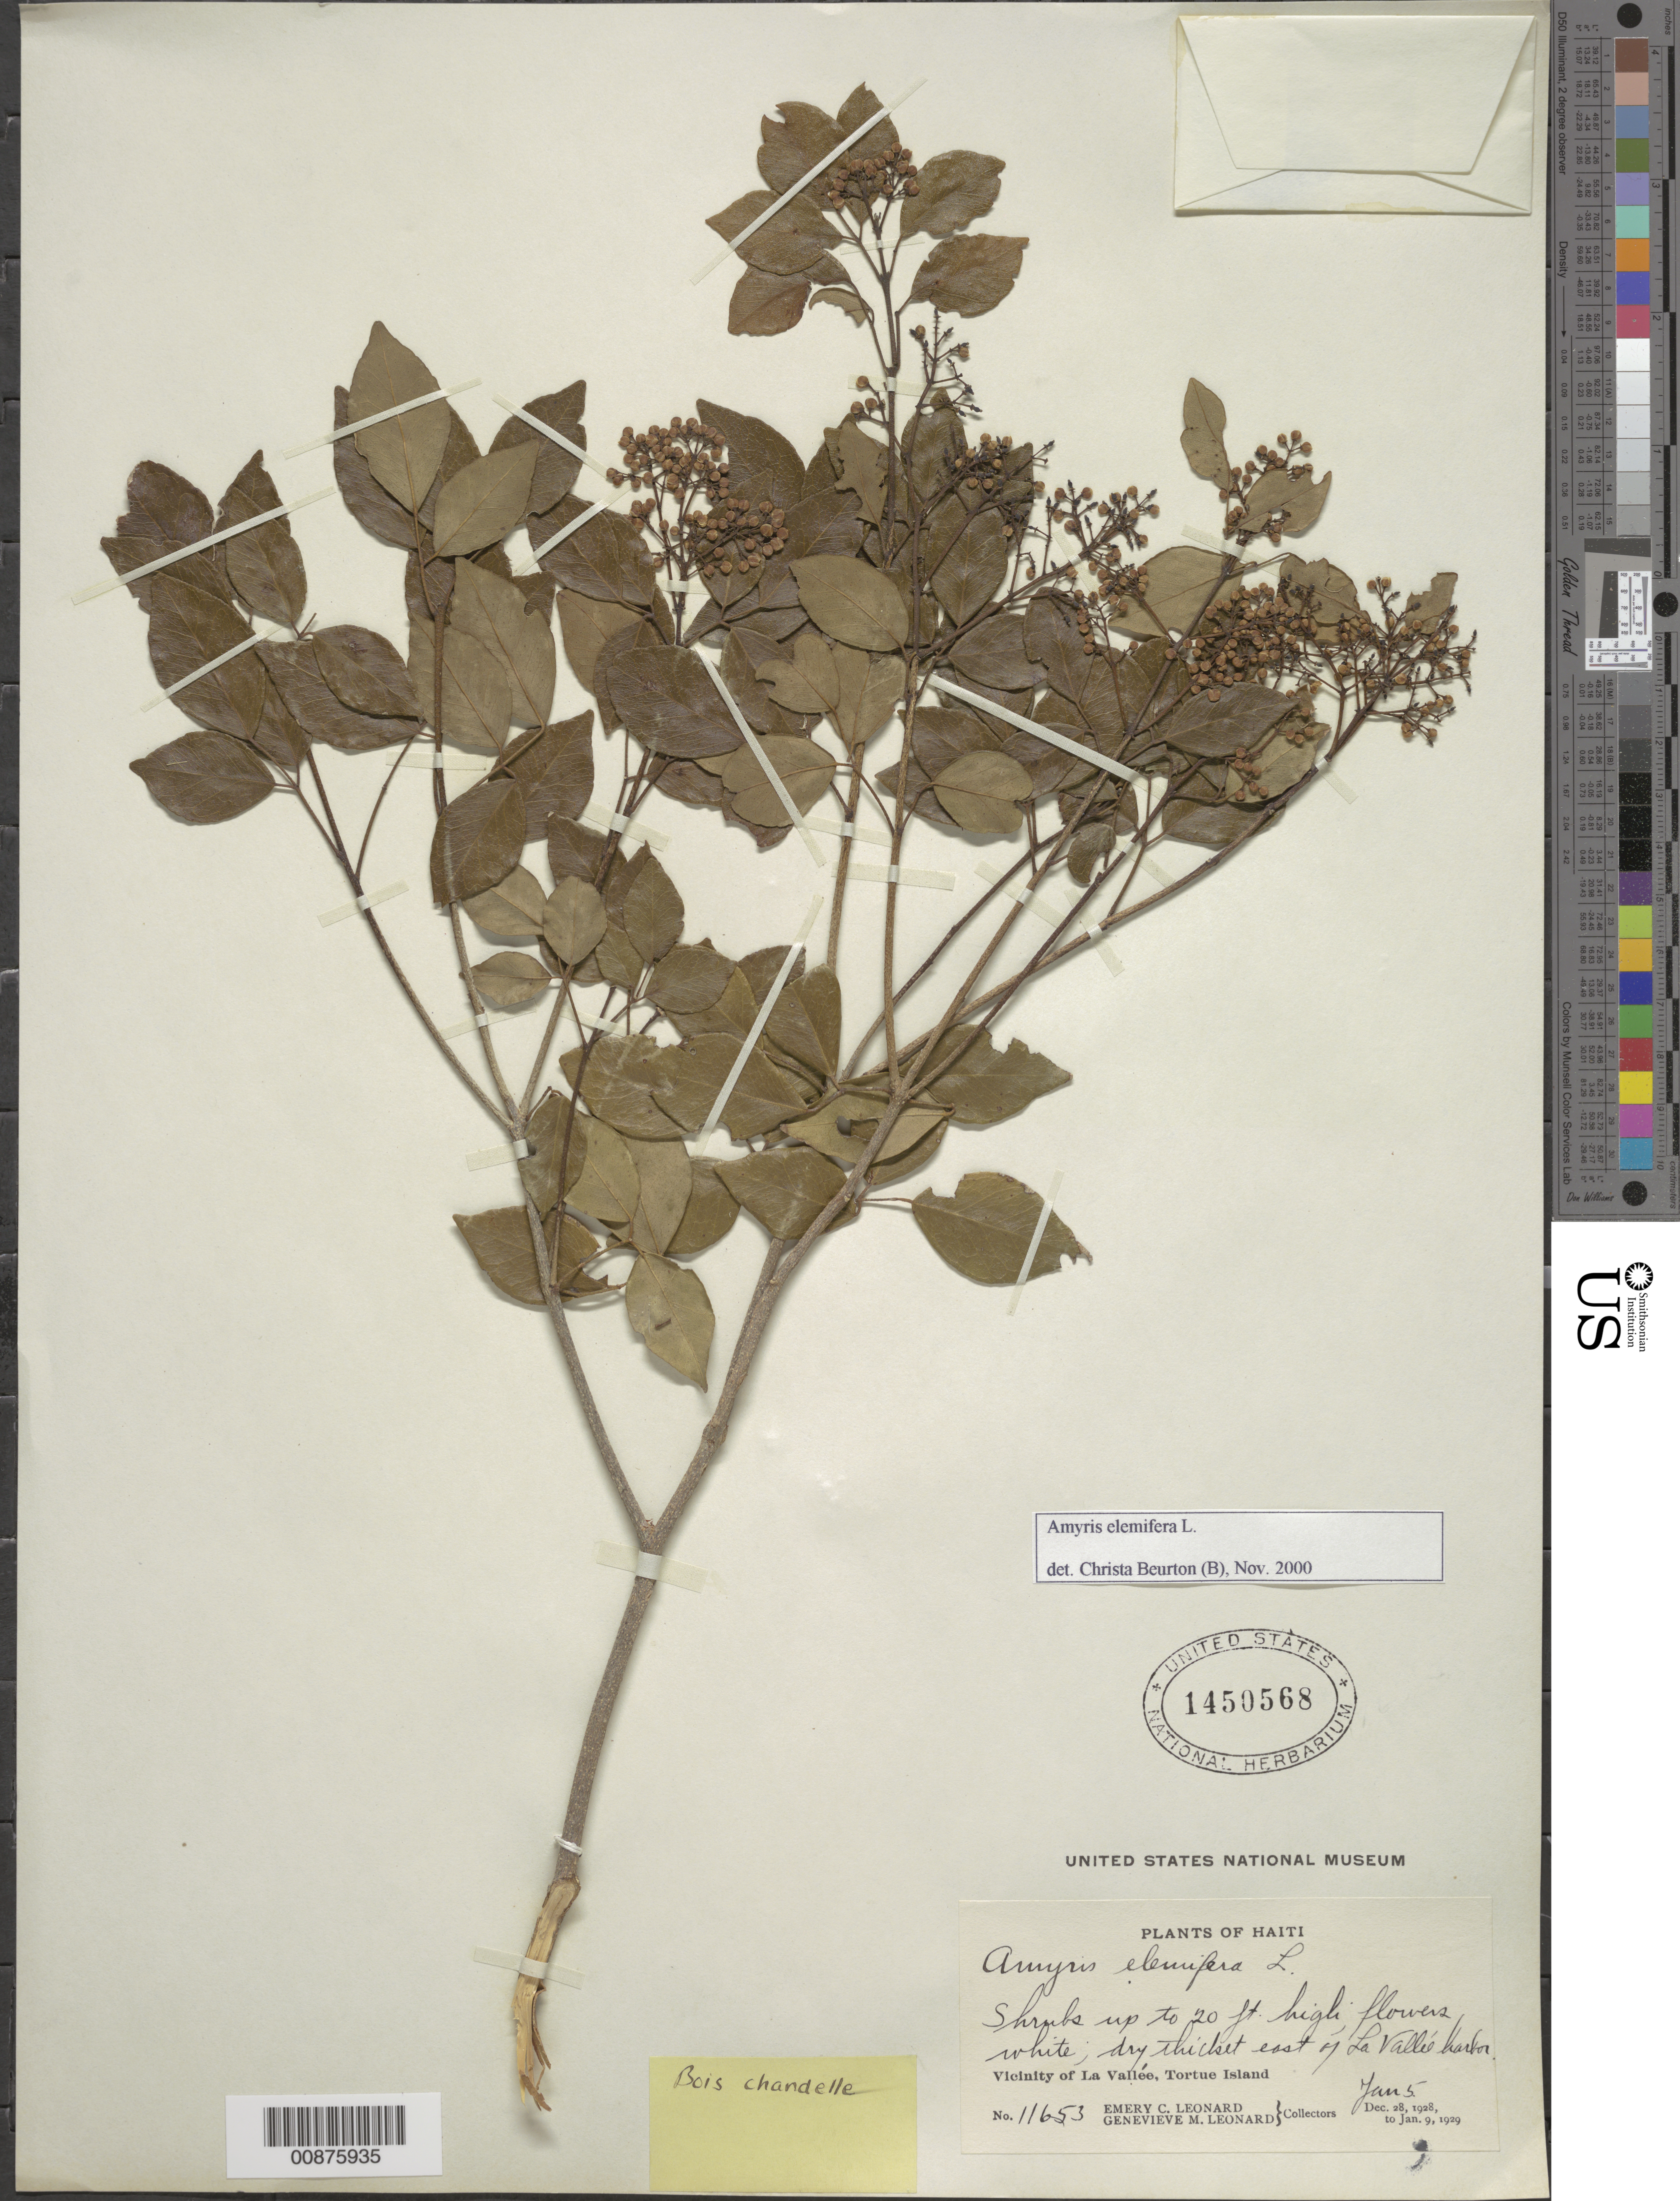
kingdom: Plantae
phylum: Tracheophyta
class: Magnoliopsida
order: Sapindales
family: Rutaceae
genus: Amyris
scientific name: Amyris elemifera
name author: L.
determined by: Beurton, C.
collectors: E. C. Leonard & G. M. Leonard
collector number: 11653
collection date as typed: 05 Jan 1929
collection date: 1929-01-05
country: Haiti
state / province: Nord-Ouest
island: Île de la Tortue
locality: Vicinity of La Vallée, E of La Vallée harbor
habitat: Dry thicket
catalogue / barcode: US 1450568